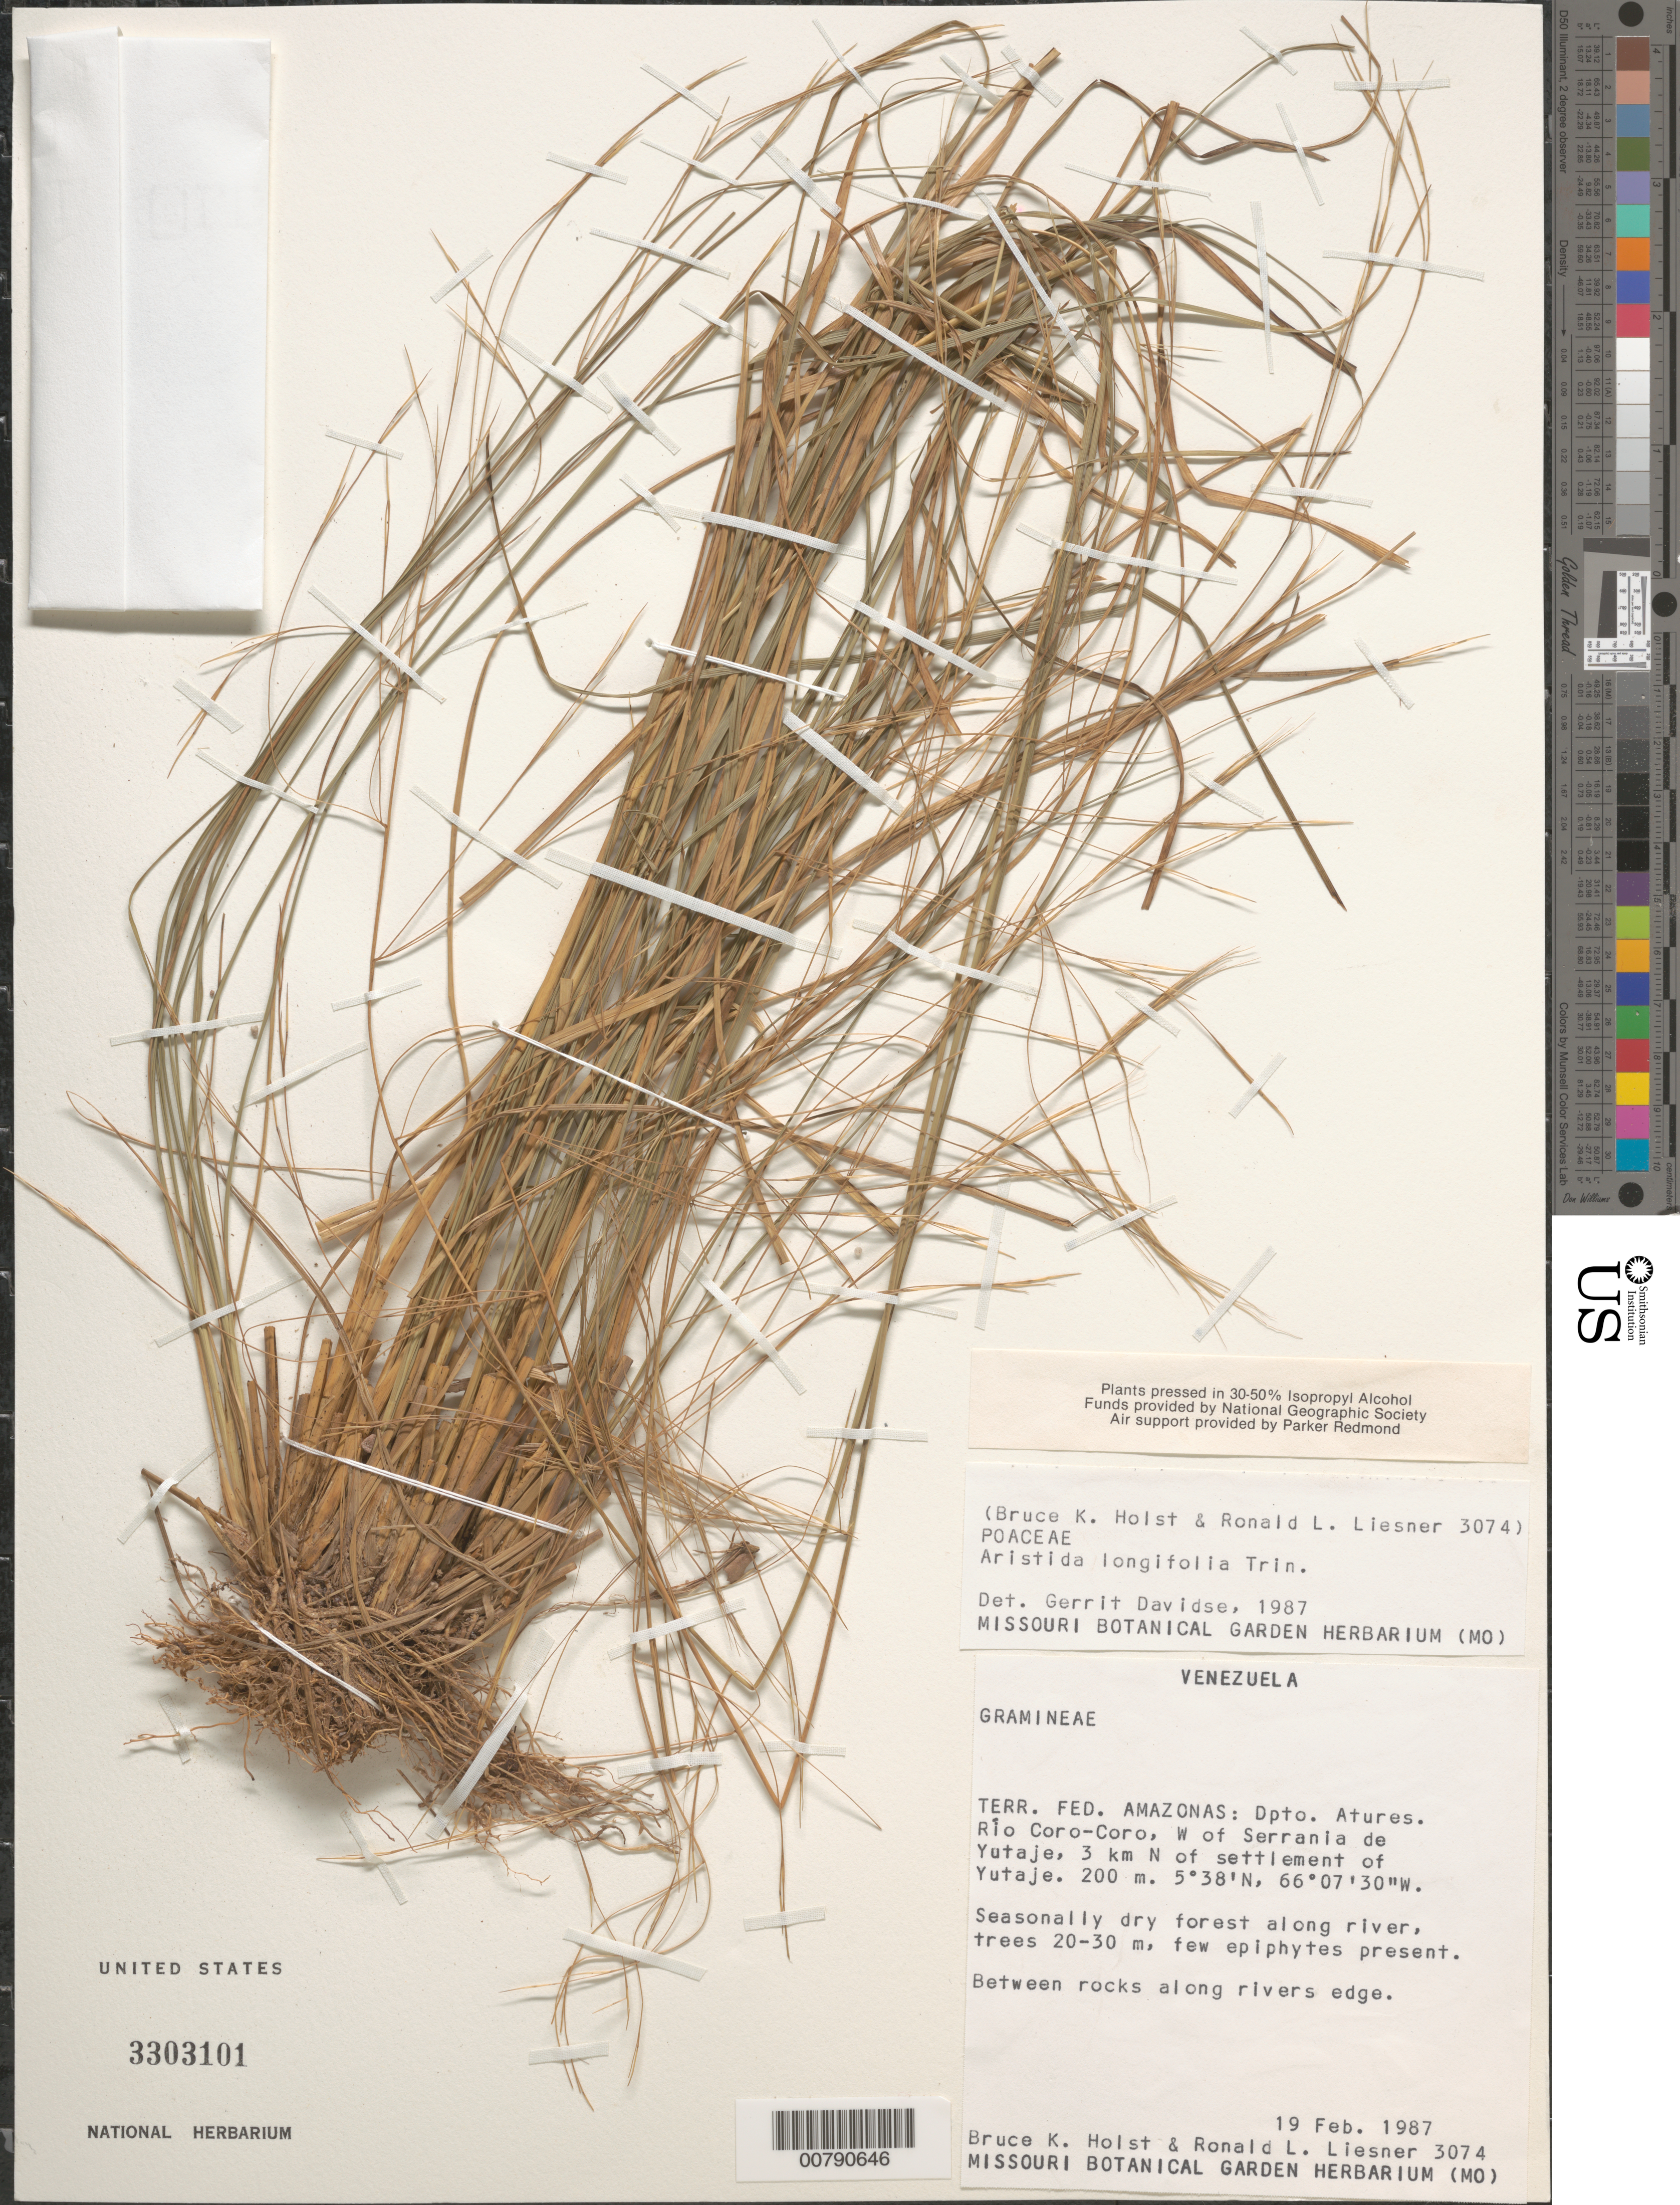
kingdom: Plantae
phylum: Tracheophyta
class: Liliopsida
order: Poales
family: Poaceae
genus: Aristida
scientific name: Aristida longifolia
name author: Trin.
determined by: Davidse, Gerrit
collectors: B. Holst & R. L. Liesner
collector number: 3074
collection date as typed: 19-Feb-87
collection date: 1987-02-19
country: Venezuela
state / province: Amazonas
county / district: Atures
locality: Río Coro-Coro, W of Serrania de Yutajé, 3 km N of Yutajé settlement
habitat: Between rocks along rivers edge. Seasonally dry forest along river, trees 20-30 m, few epiphytes present.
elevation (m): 200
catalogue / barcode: US 3303101